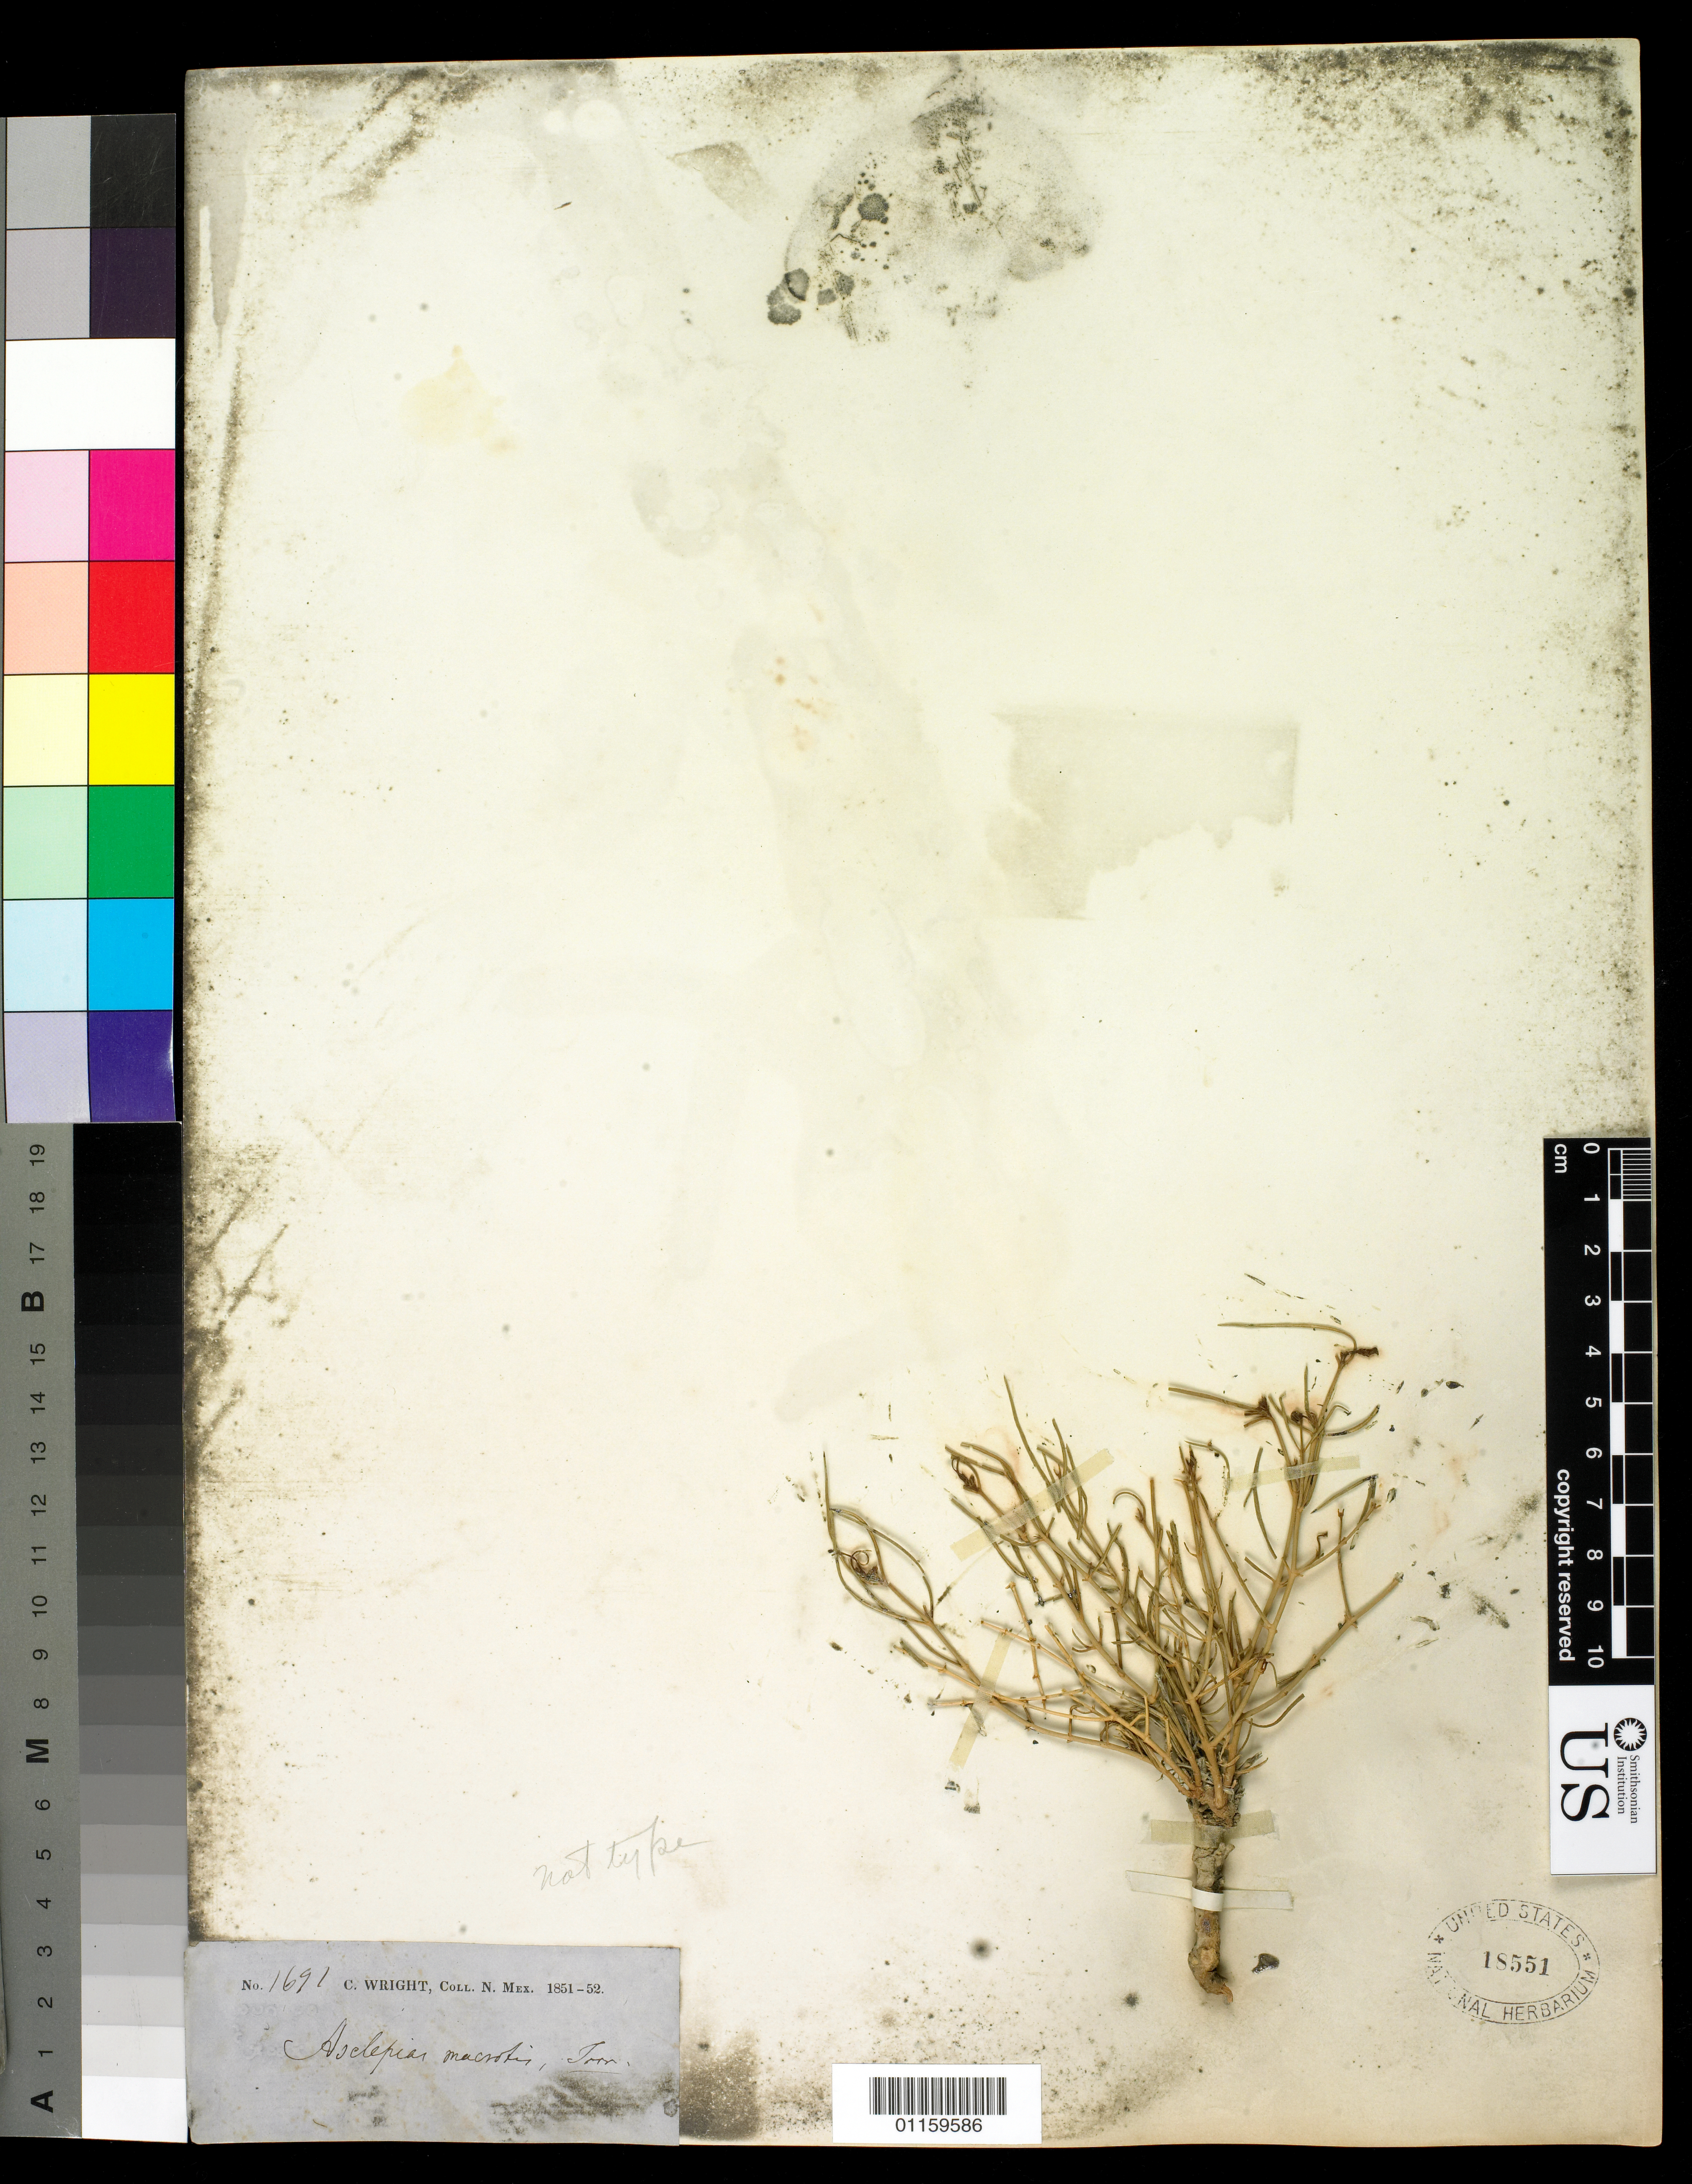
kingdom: Plantae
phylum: Tracheophyta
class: Magnoliopsida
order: Gentianales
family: Apocynaceae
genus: Asclepias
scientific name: Asclepias macrotis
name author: Torr. in Emory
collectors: C. Wright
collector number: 1691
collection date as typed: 1851 to -- --- 1852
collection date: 1851/1852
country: United States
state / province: New Mexico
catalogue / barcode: US 18551